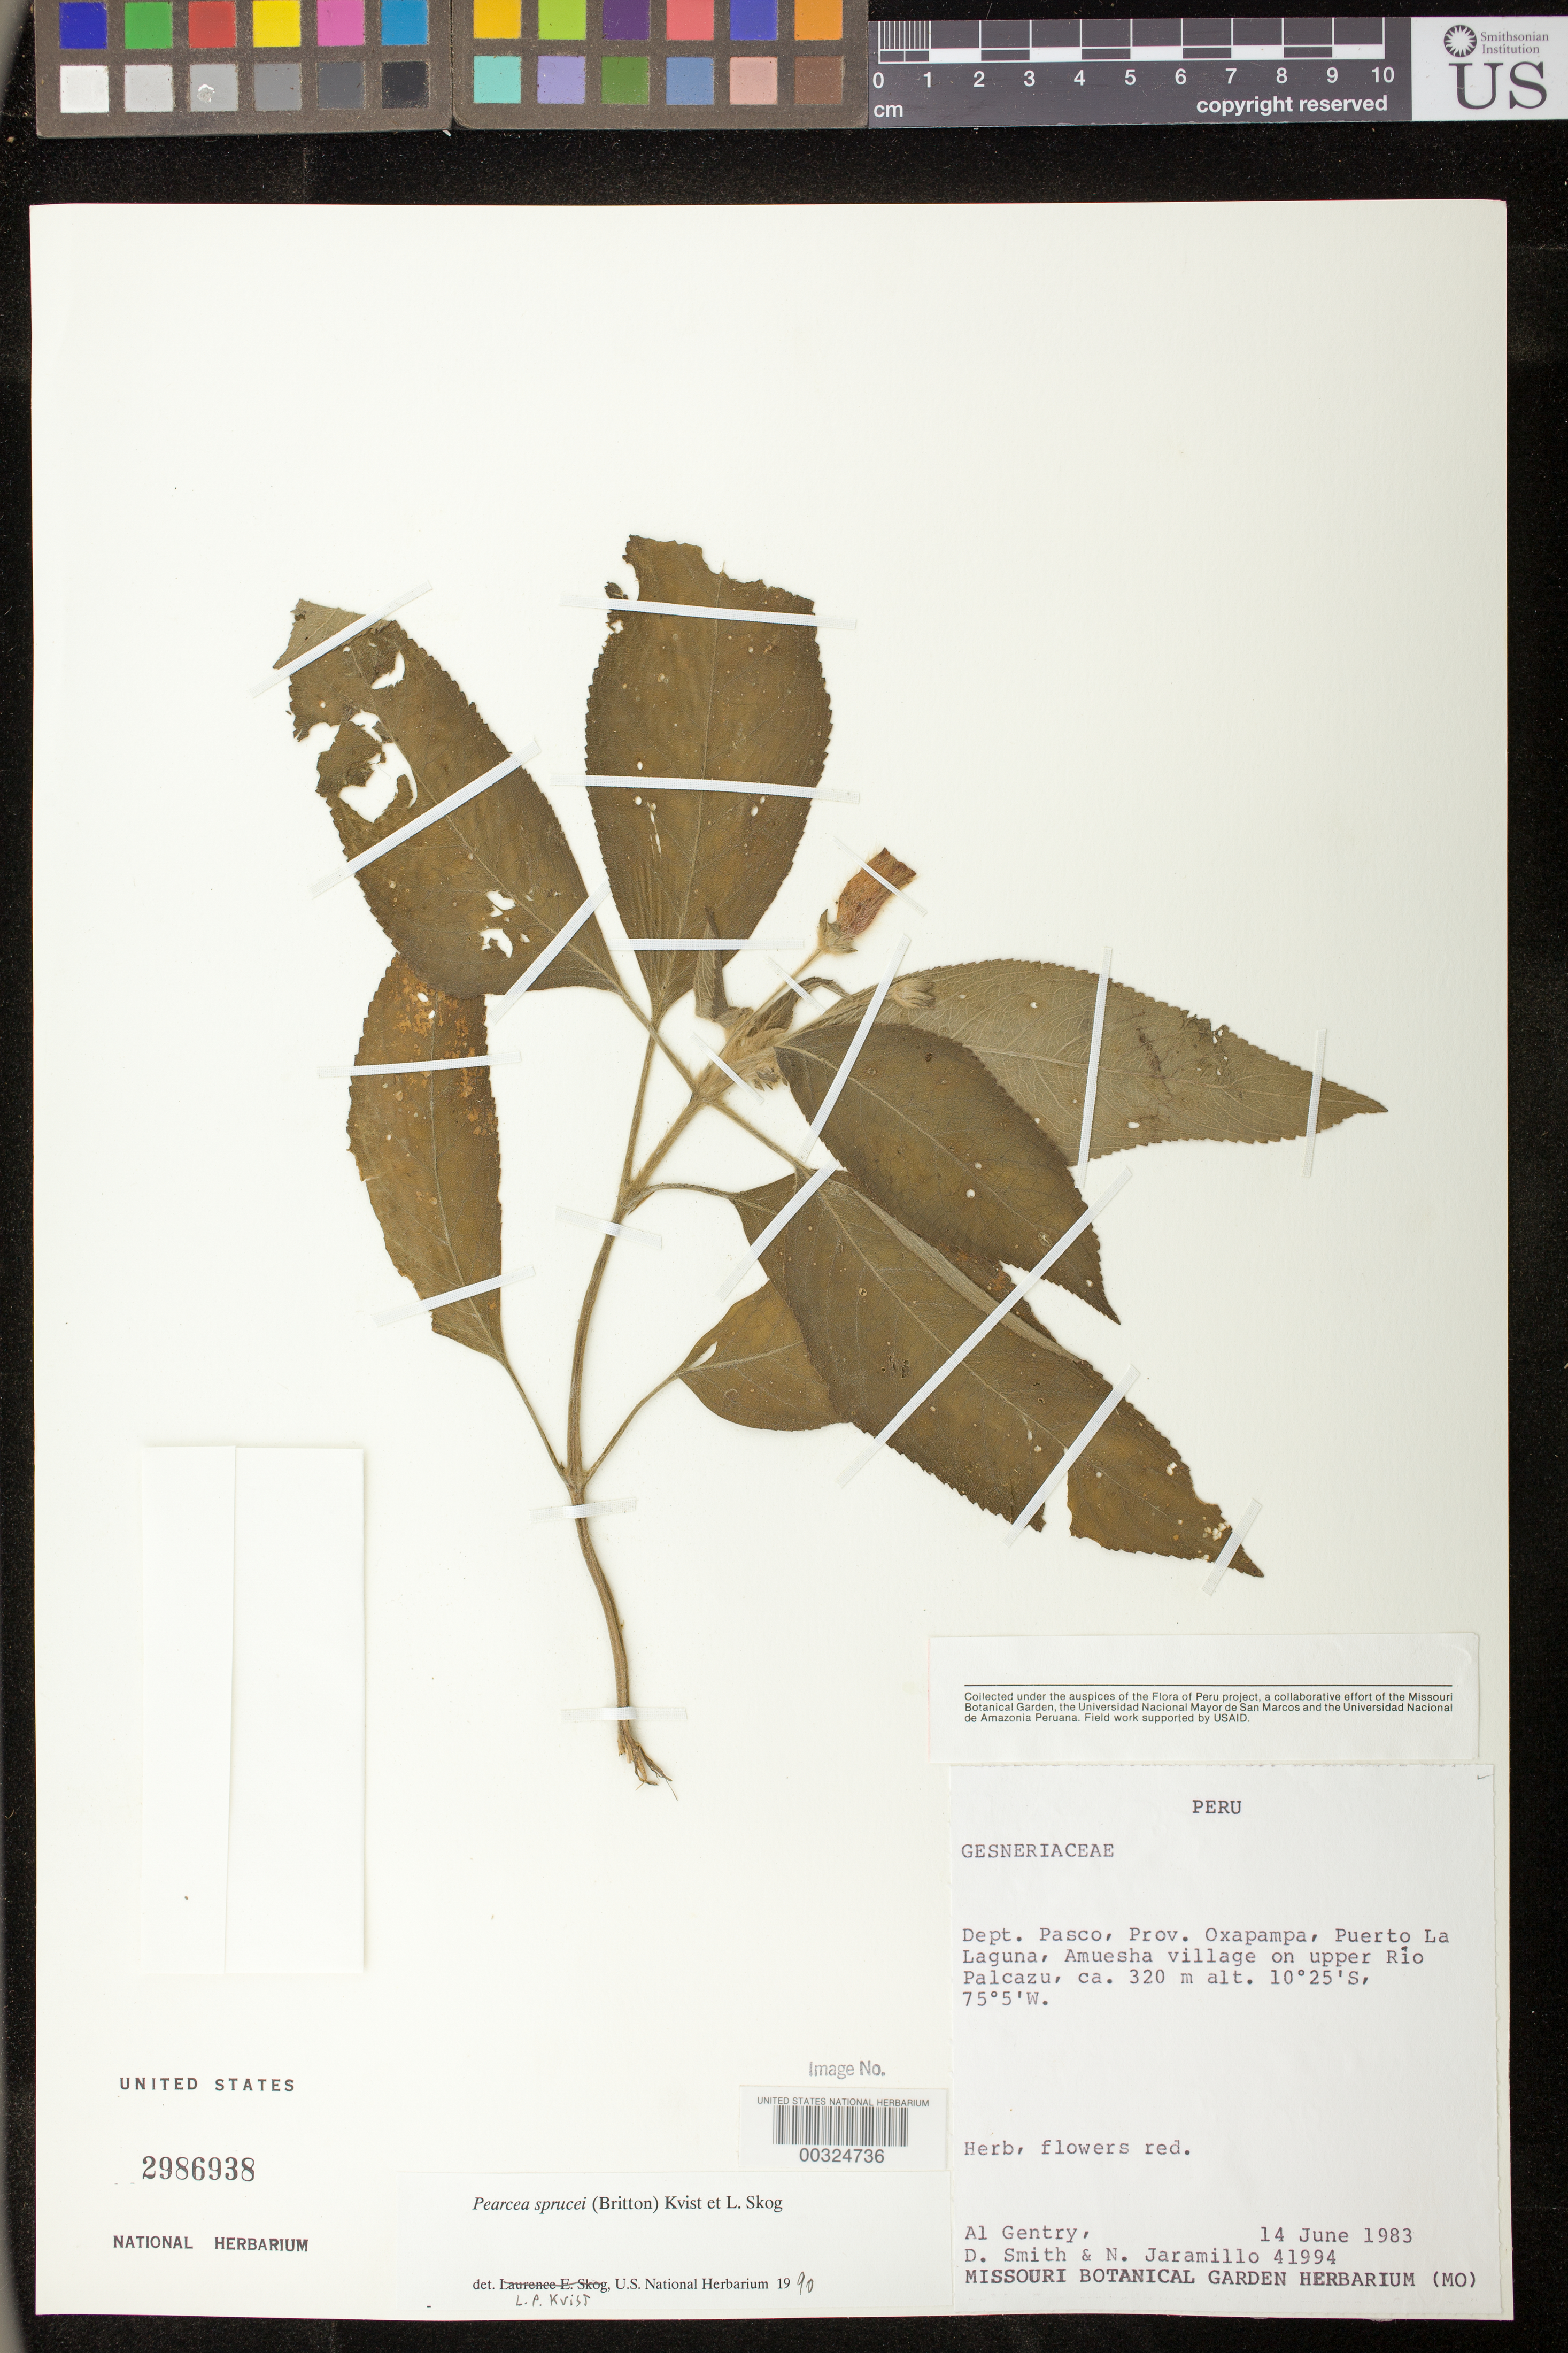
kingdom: Plantae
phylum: Tracheophyta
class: Magnoliopsida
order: Lamiales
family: Gesneriaceae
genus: Pearcea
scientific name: Pearcea sprucei var. sprucei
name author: (Britton ex Rusby) L.P. Kvist & L.E. Skog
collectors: A. H. Gentry, D. Smith & N. Jaramillo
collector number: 41994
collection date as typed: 14 Jun 1983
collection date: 1983-06-14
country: Peru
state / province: Pasco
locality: Prov. Oxapampa; Puerto La Laguna, Amuesha village on upper Rio Palcazu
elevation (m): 320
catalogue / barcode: US 2986938